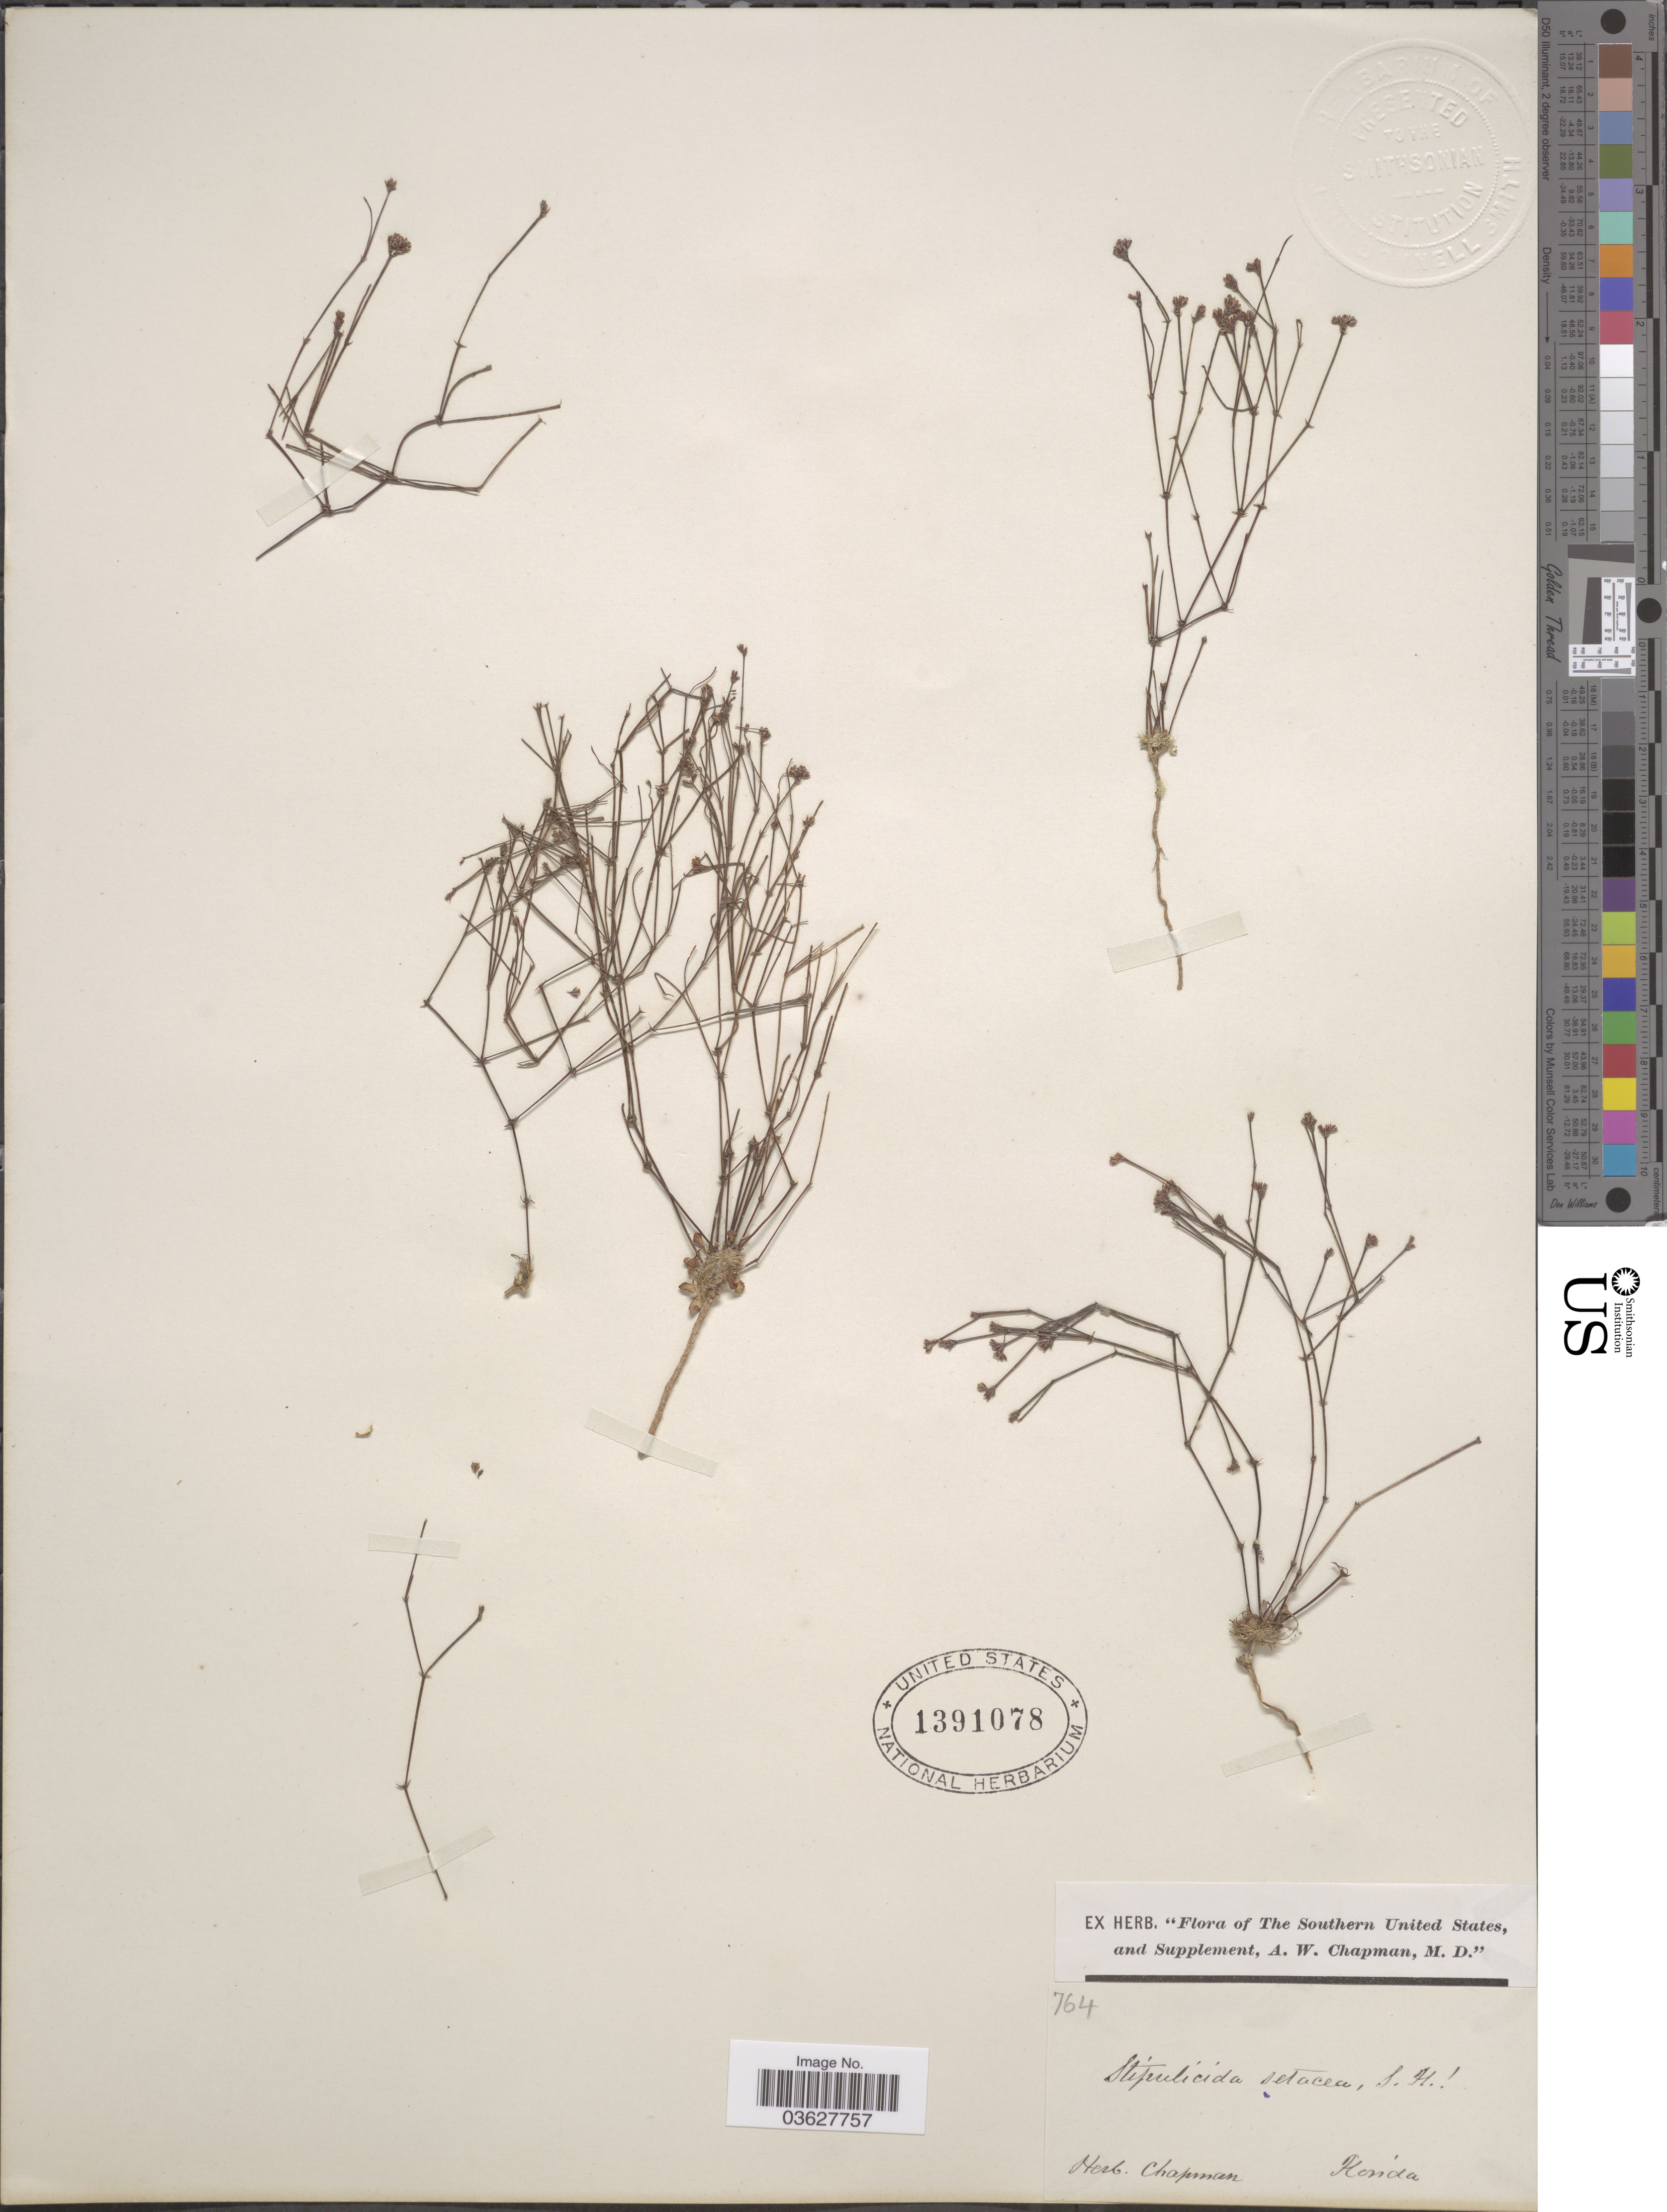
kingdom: Plantae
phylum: Tracheophyta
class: Magnoliopsida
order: Caryophyllales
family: Caryophyllaceae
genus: Stipulicida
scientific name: Stipulicida setacea var. setacea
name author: Michx.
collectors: ex herb. A.W. Chapman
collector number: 764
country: United States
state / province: Florida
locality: The Southern United States.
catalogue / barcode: US 1391078